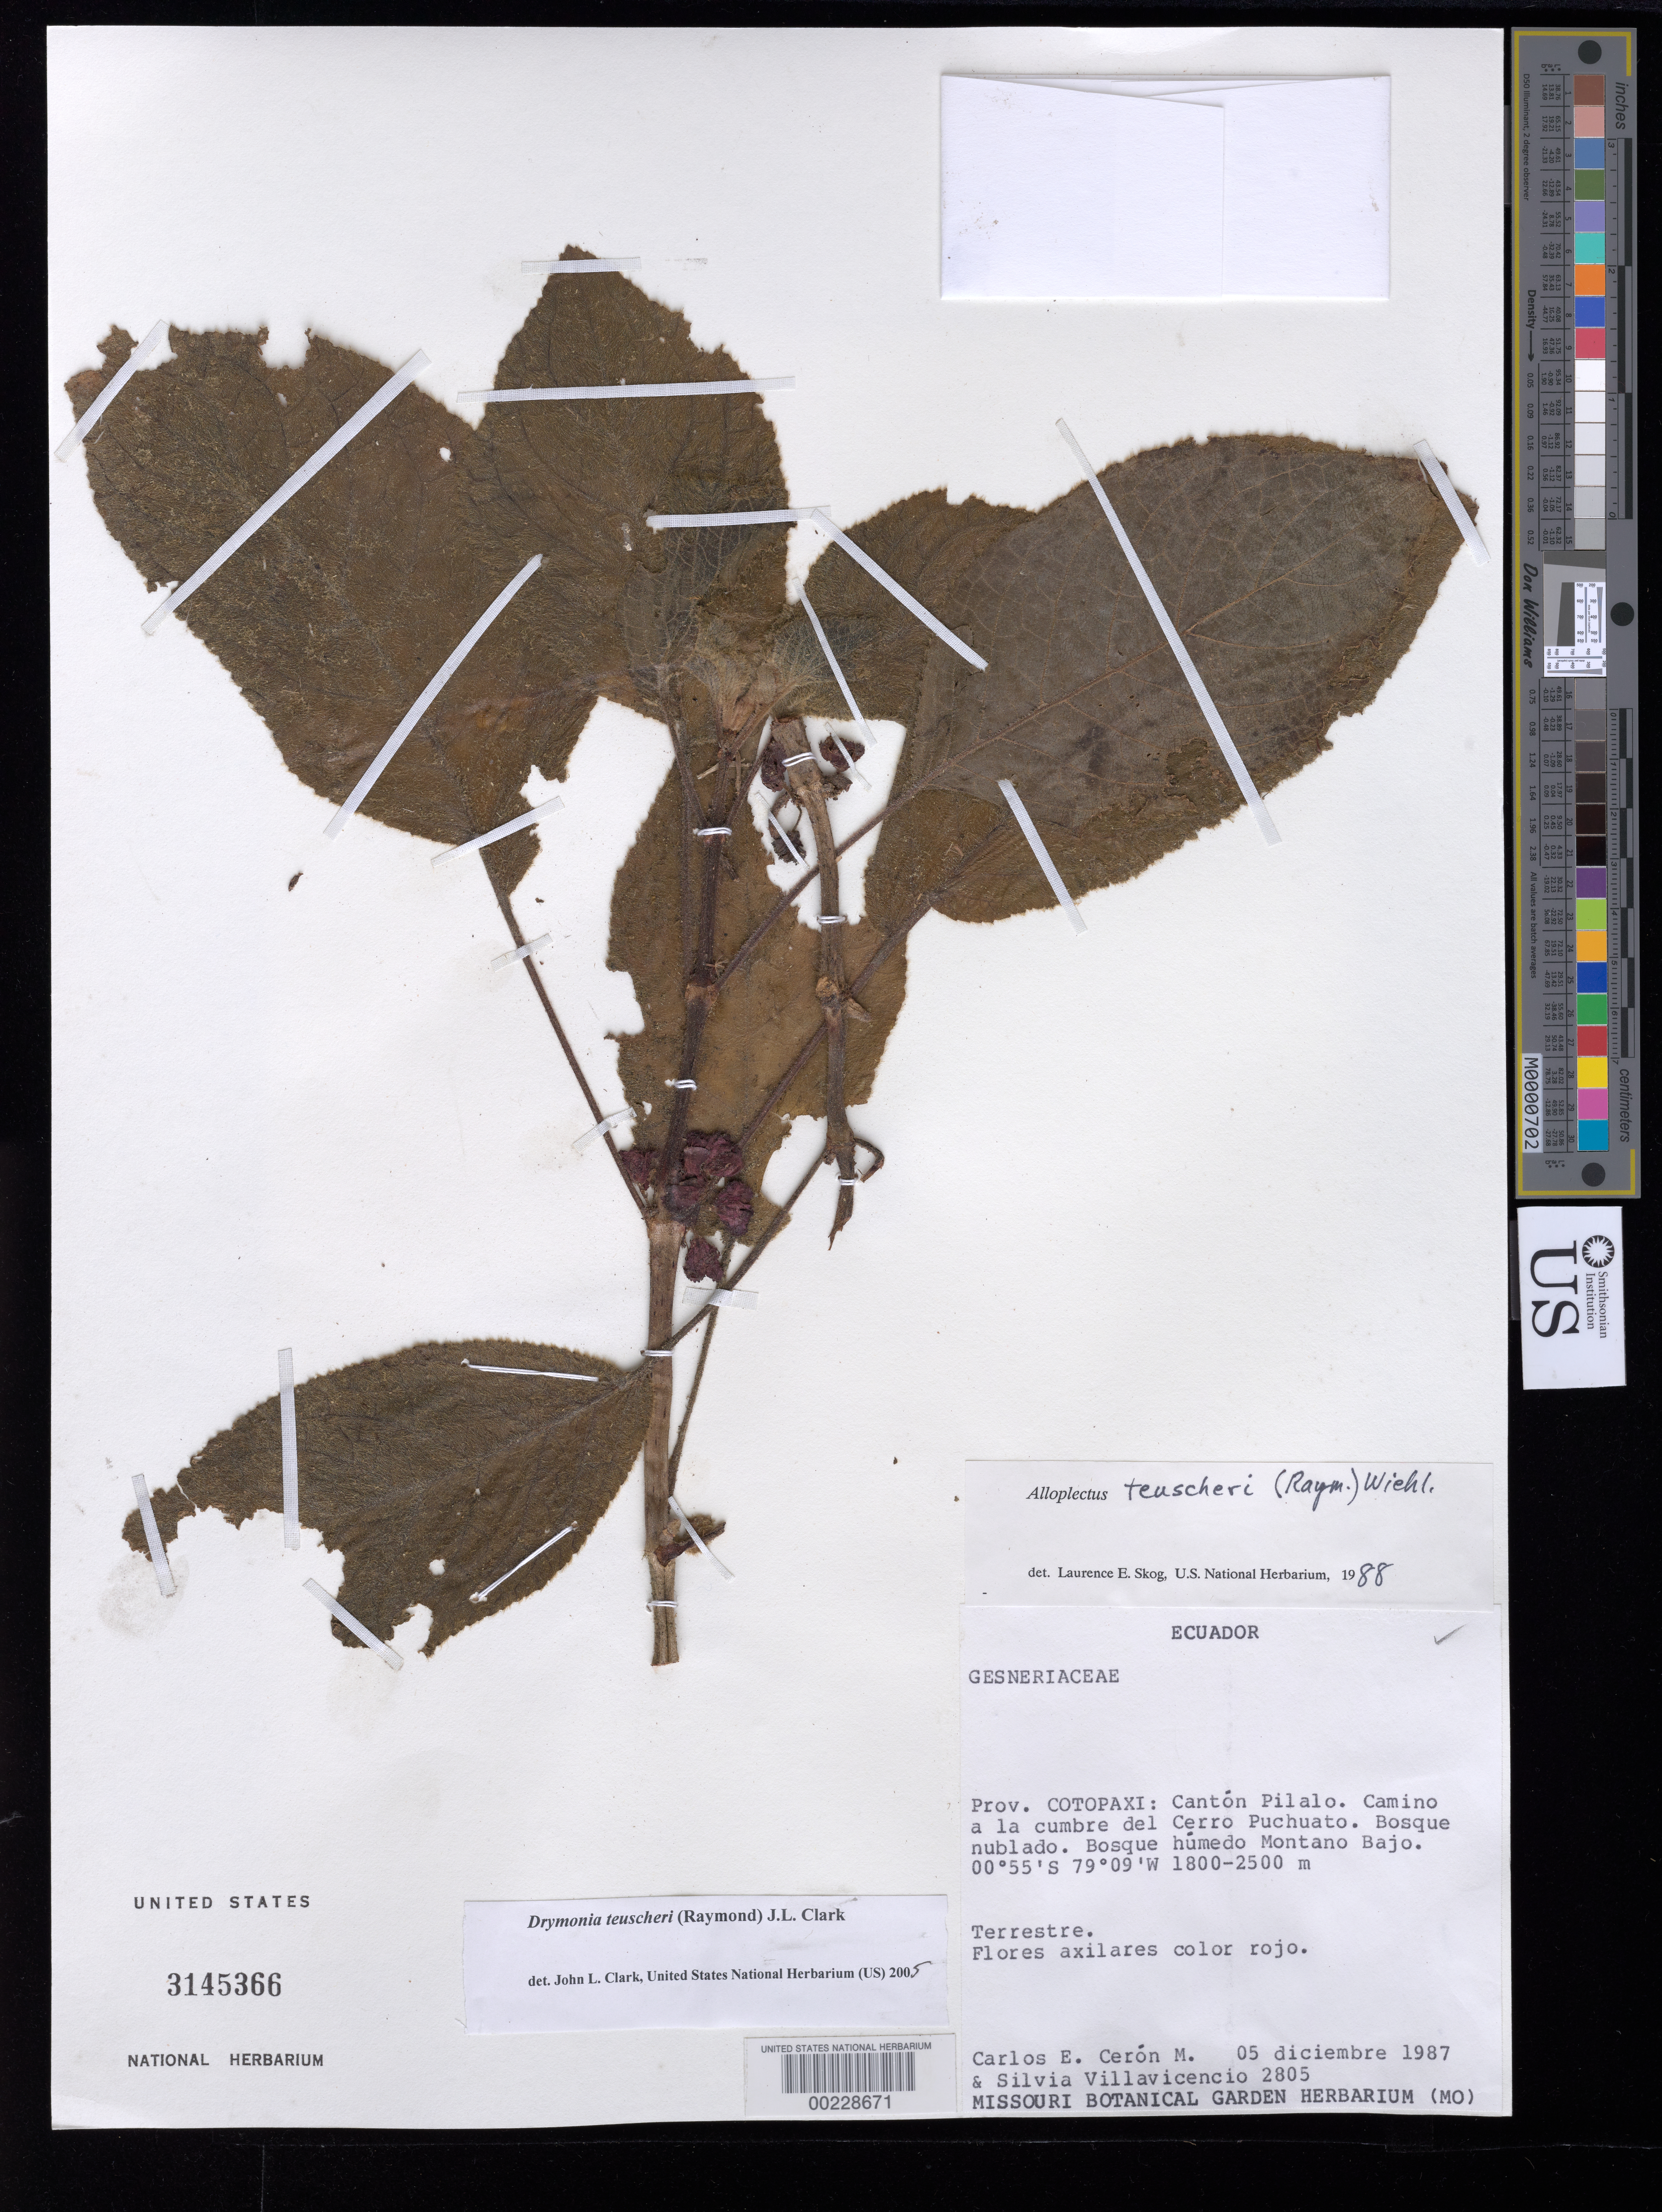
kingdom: Plantae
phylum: Tracheophyta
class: Magnoliopsida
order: Lamiales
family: Gesneriaceae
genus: Drymonia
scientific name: Drymonia teuscheri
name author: (Raymond) J.L. Clark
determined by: Clark, J. L., (SEL), The Marie Selby Botanical Garden (UNITED STATES)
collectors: C. E. Cerón M. & S. Villavicencio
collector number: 2805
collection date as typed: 05 Dec 1987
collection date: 1987-12-05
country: Ecuador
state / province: Cotopaxi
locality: Canton Pilalo, road to the summit of Cerro Puchuato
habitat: Bosque nublado; bosque húmedo montano bajo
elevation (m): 1800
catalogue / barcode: US 3145366